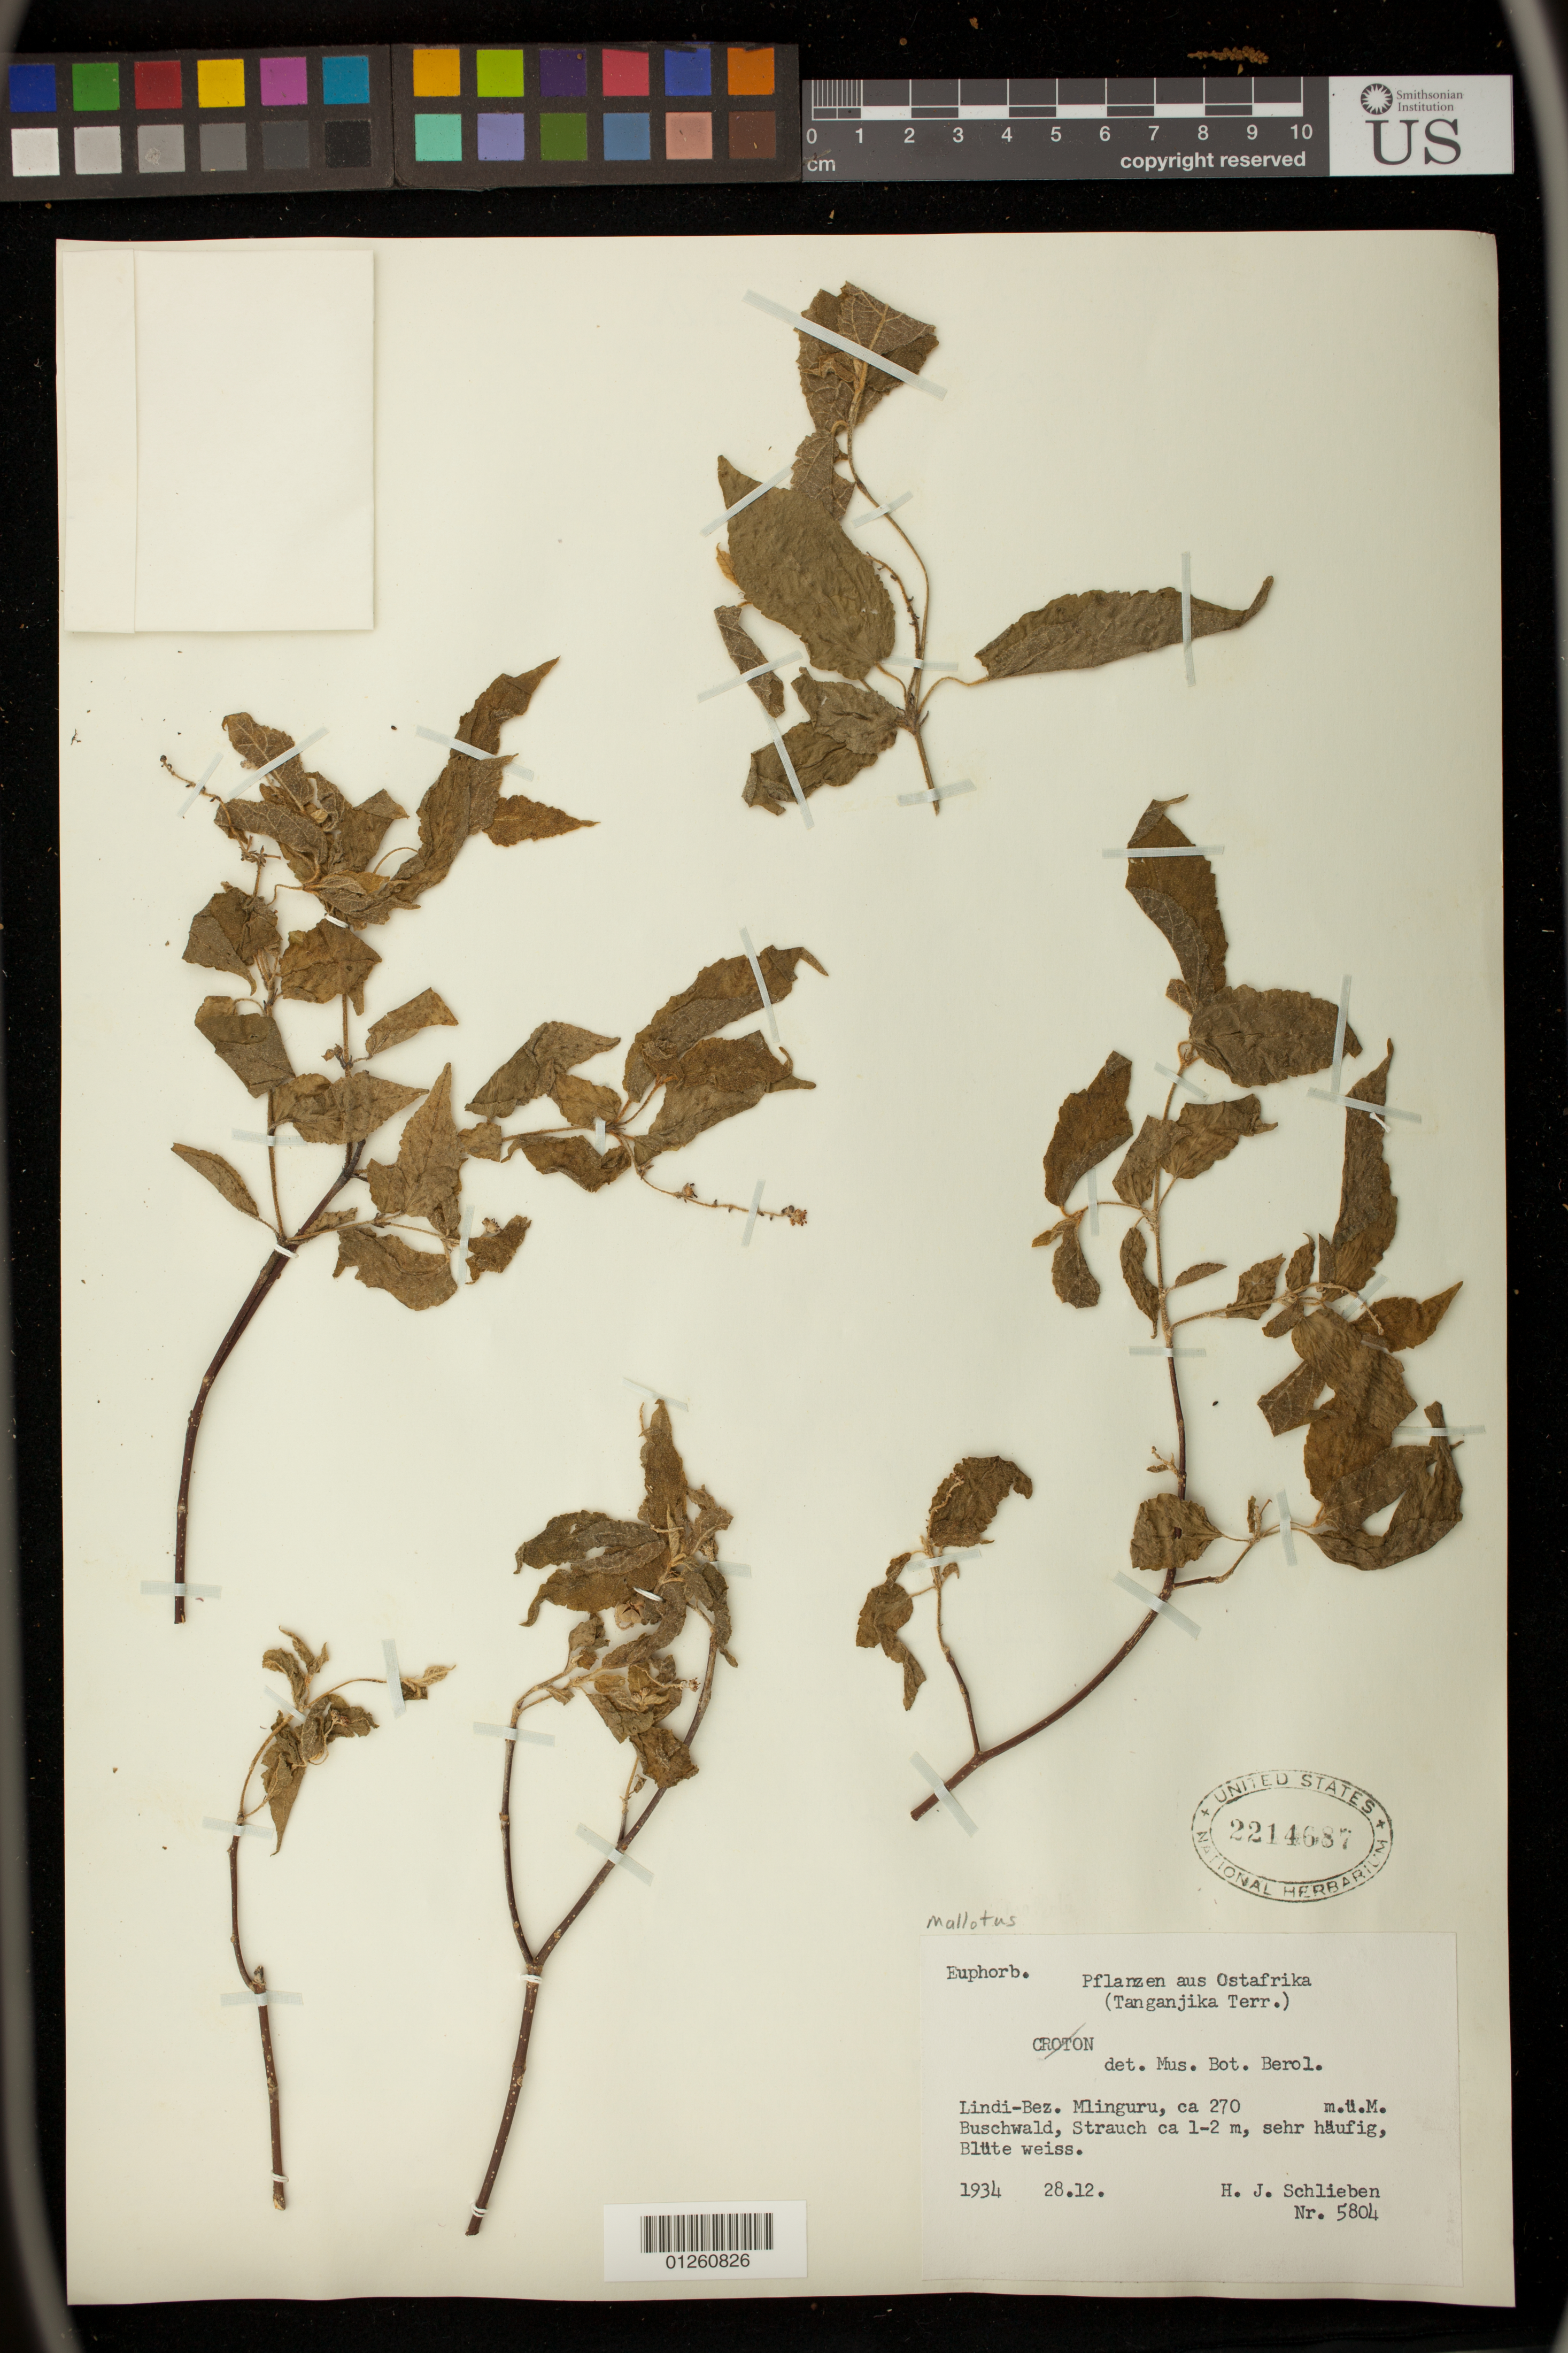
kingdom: Plantae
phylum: Tracheophyta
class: Magnoliopsida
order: Malpighiales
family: Euphorbiaceae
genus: Mallotus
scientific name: Mallotus sp.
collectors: H. J. Schlieben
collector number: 5804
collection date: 1934-12-28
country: Tanzania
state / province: Lindi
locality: Tanganjika Terr. Lindi-Bez. Mlinguru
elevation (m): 270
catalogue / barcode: US 2214687